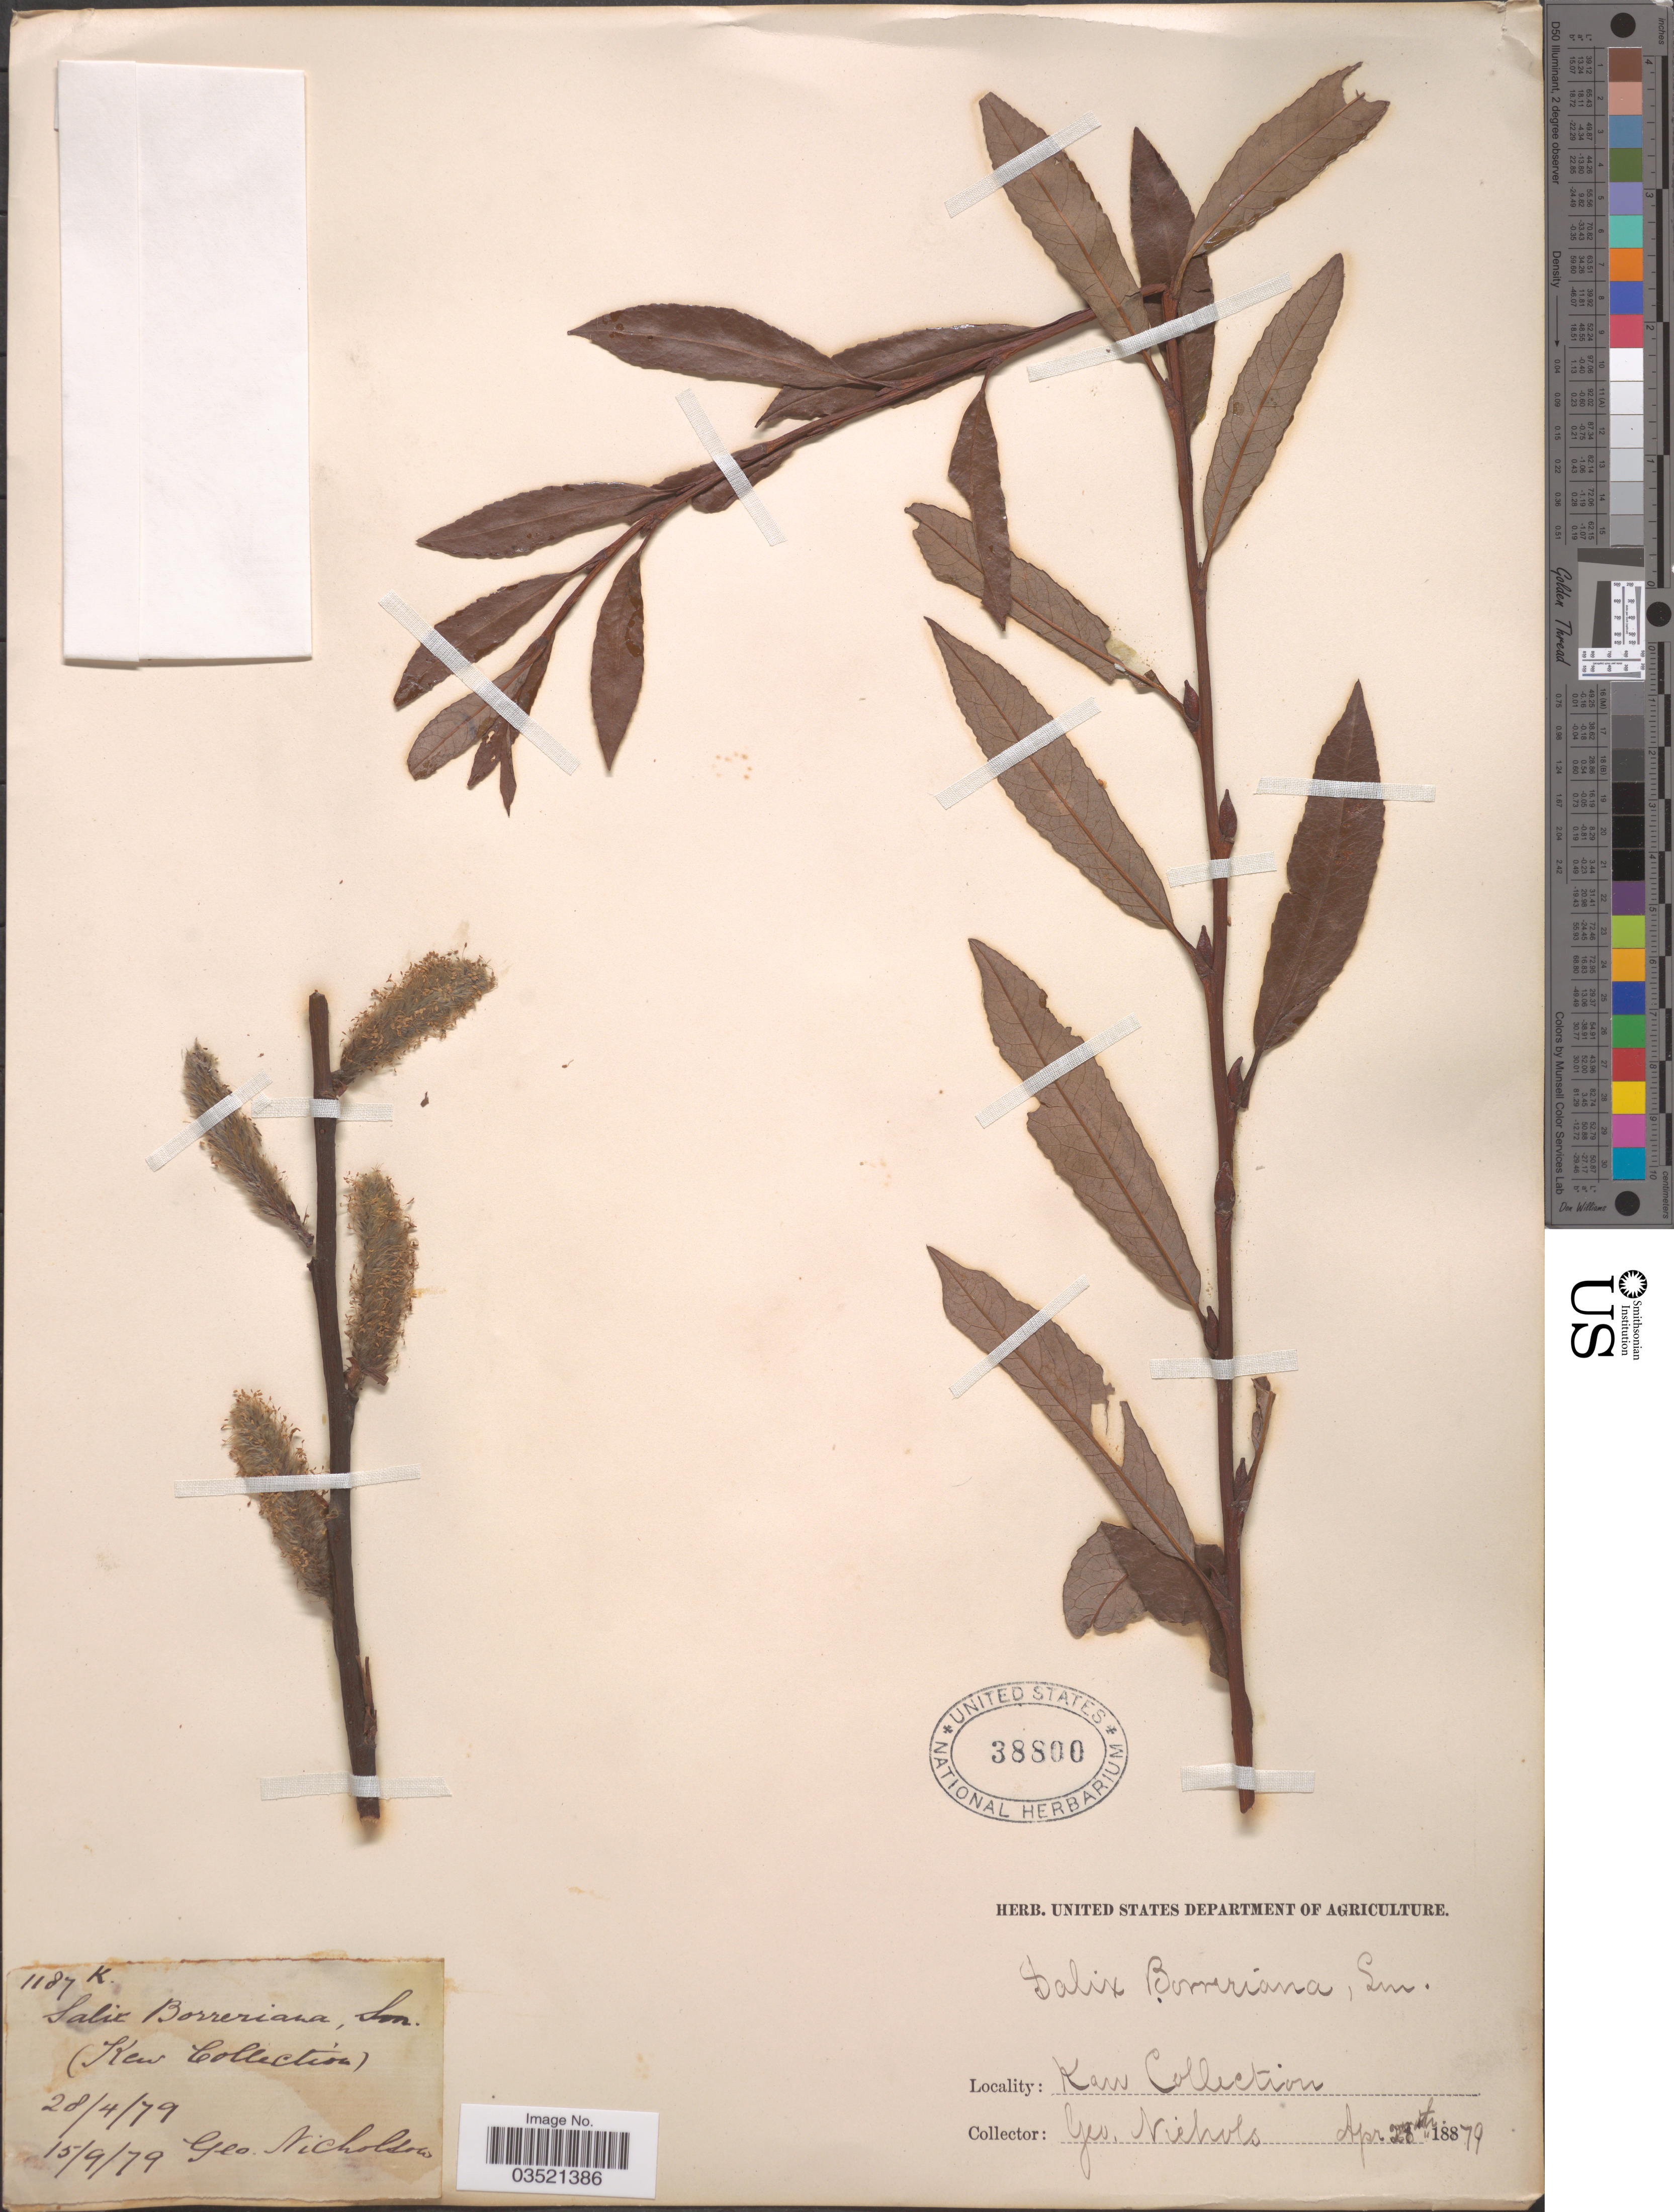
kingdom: Plantae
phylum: Tracheophyta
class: Magnoliopsida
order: Malpighiales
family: Salicaceae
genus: Salix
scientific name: Salix borreriana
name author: Sm.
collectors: G. Nichols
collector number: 1187K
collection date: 1879-04-28/1879-09-15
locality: Kew Collection.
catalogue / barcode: US 38800